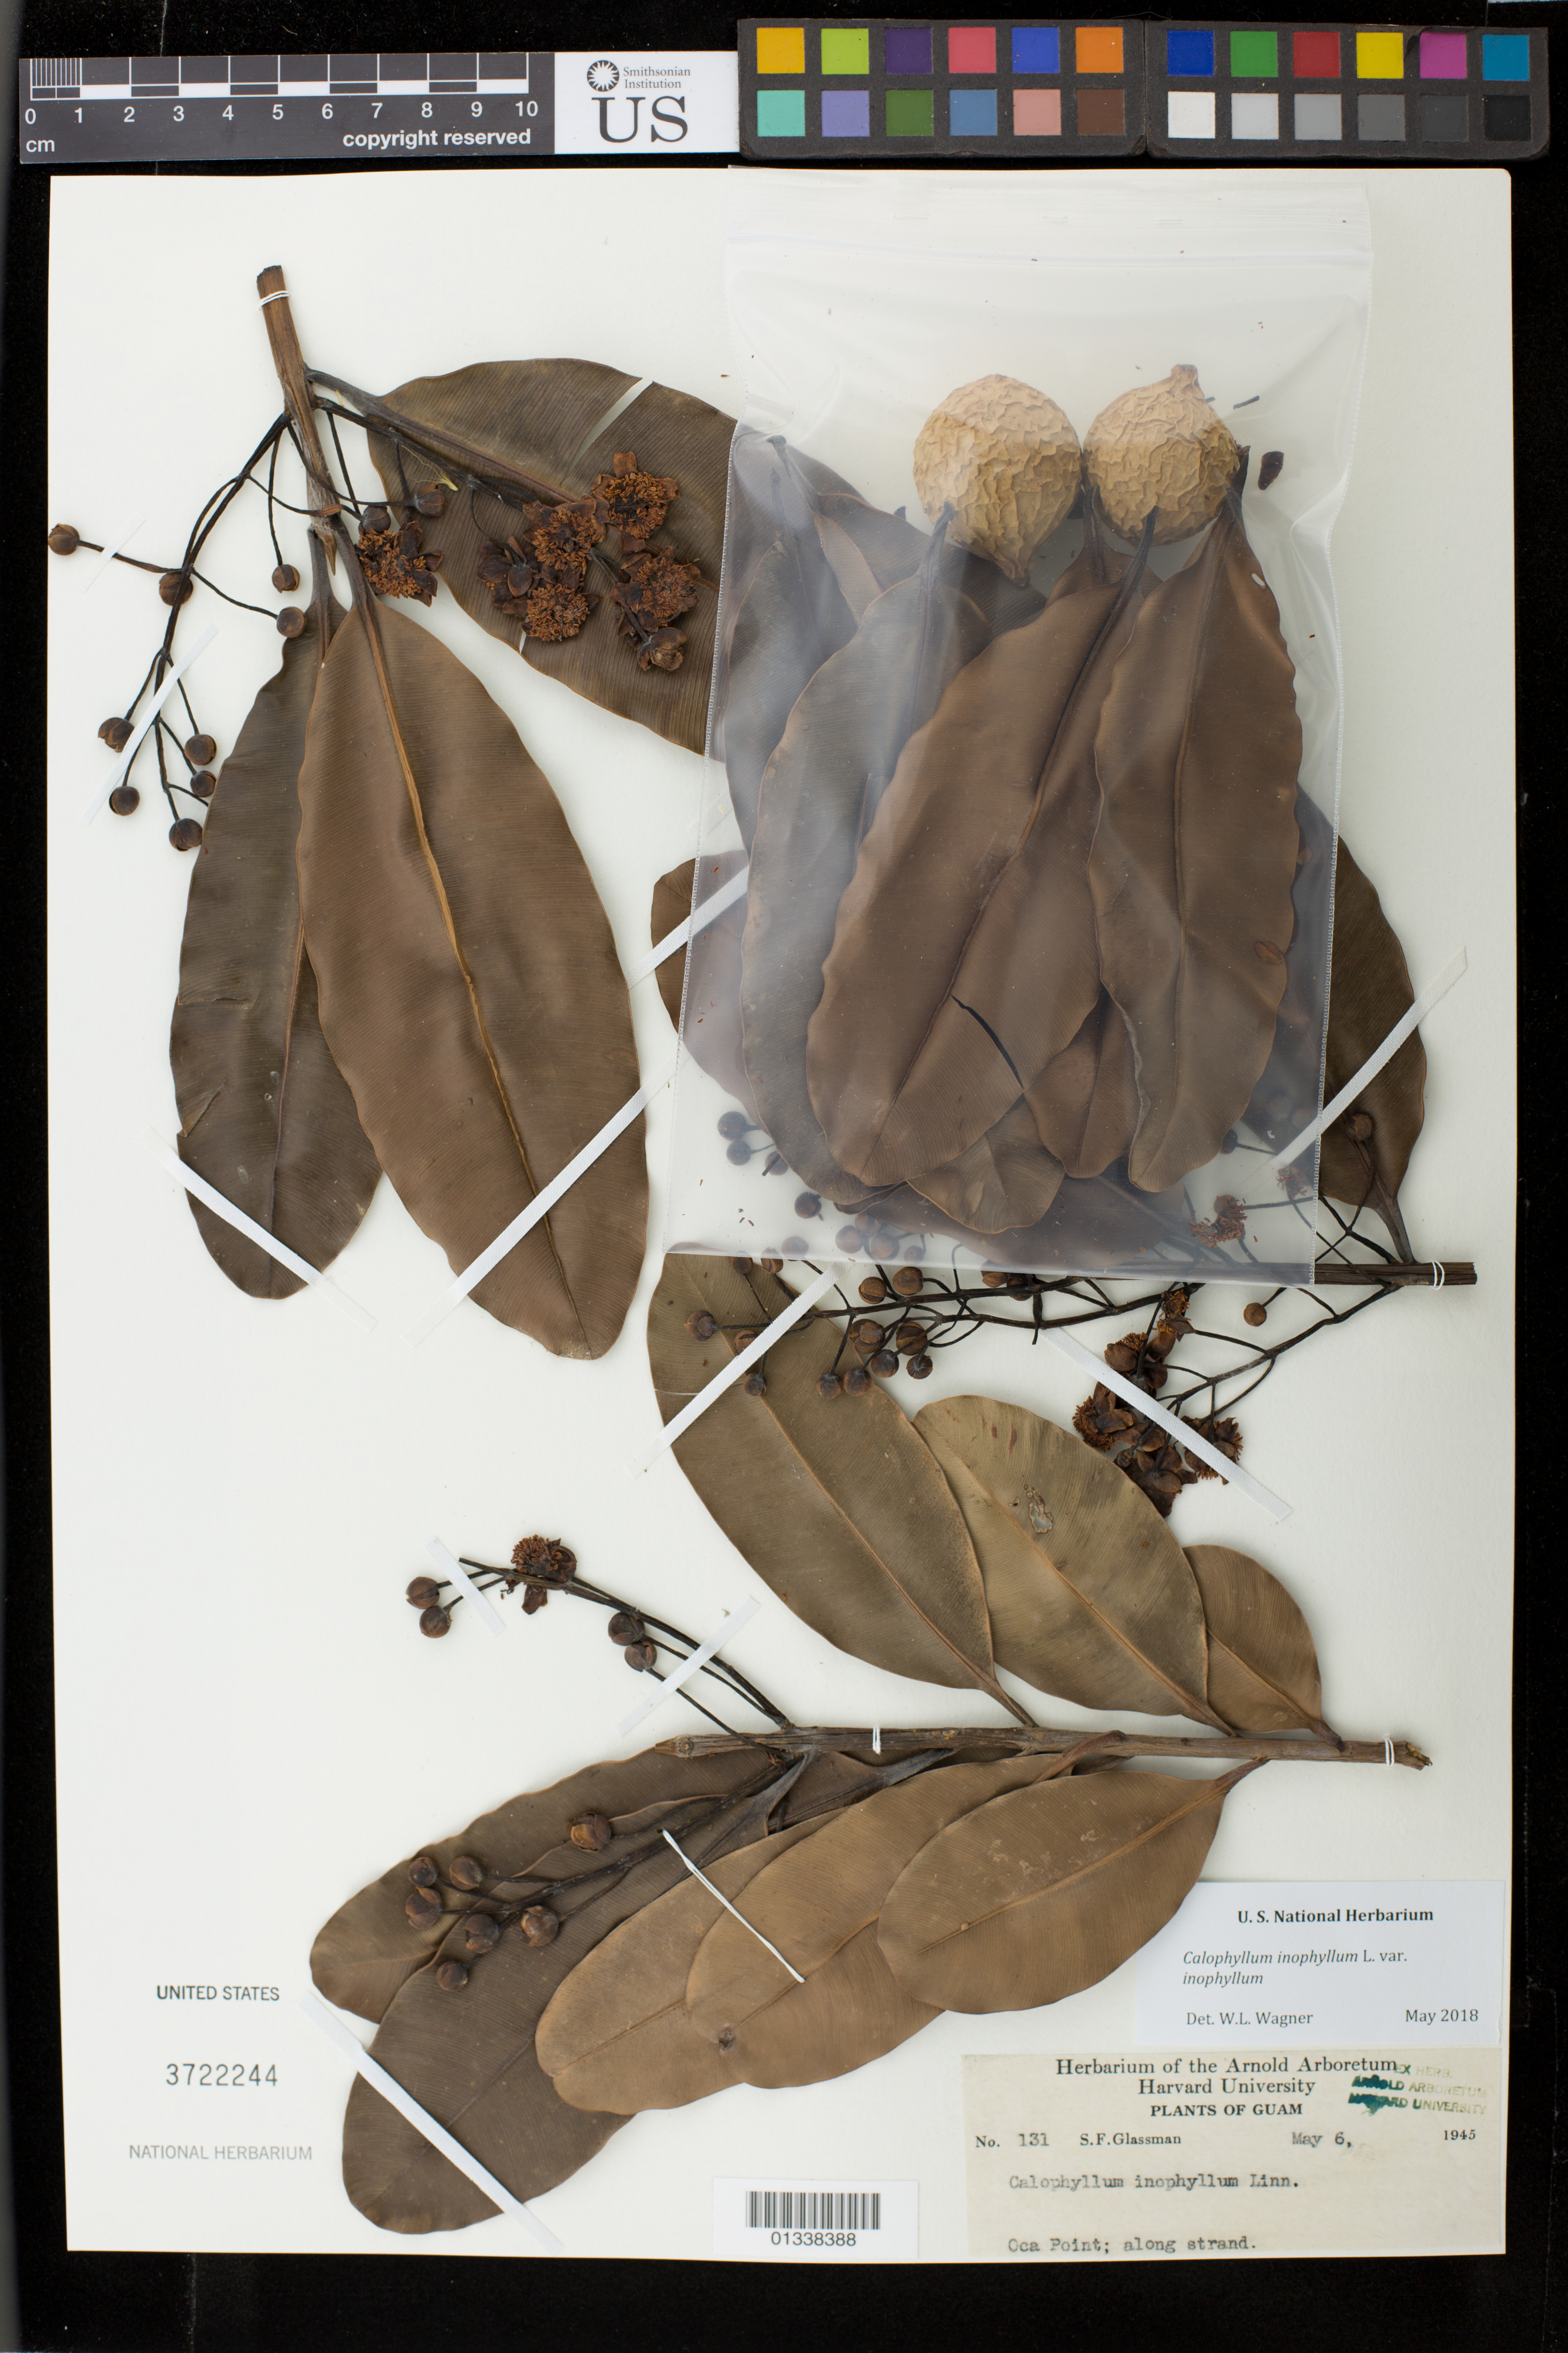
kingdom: Plantae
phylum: Tracheophyta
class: Magnoliopsida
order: Malpighiales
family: Calophyllaceae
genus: Calophyllum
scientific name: Calophyllum inophyllum var. inophyllum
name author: L.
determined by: Wagner, W. L., (BOT), Smithsonian Institution - National Museum of Natural History (UNITED STATES)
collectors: S. F. Glassman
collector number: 131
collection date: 1945-05-06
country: Guam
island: Guam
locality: Oca Point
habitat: Along strand.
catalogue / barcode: US 3722244